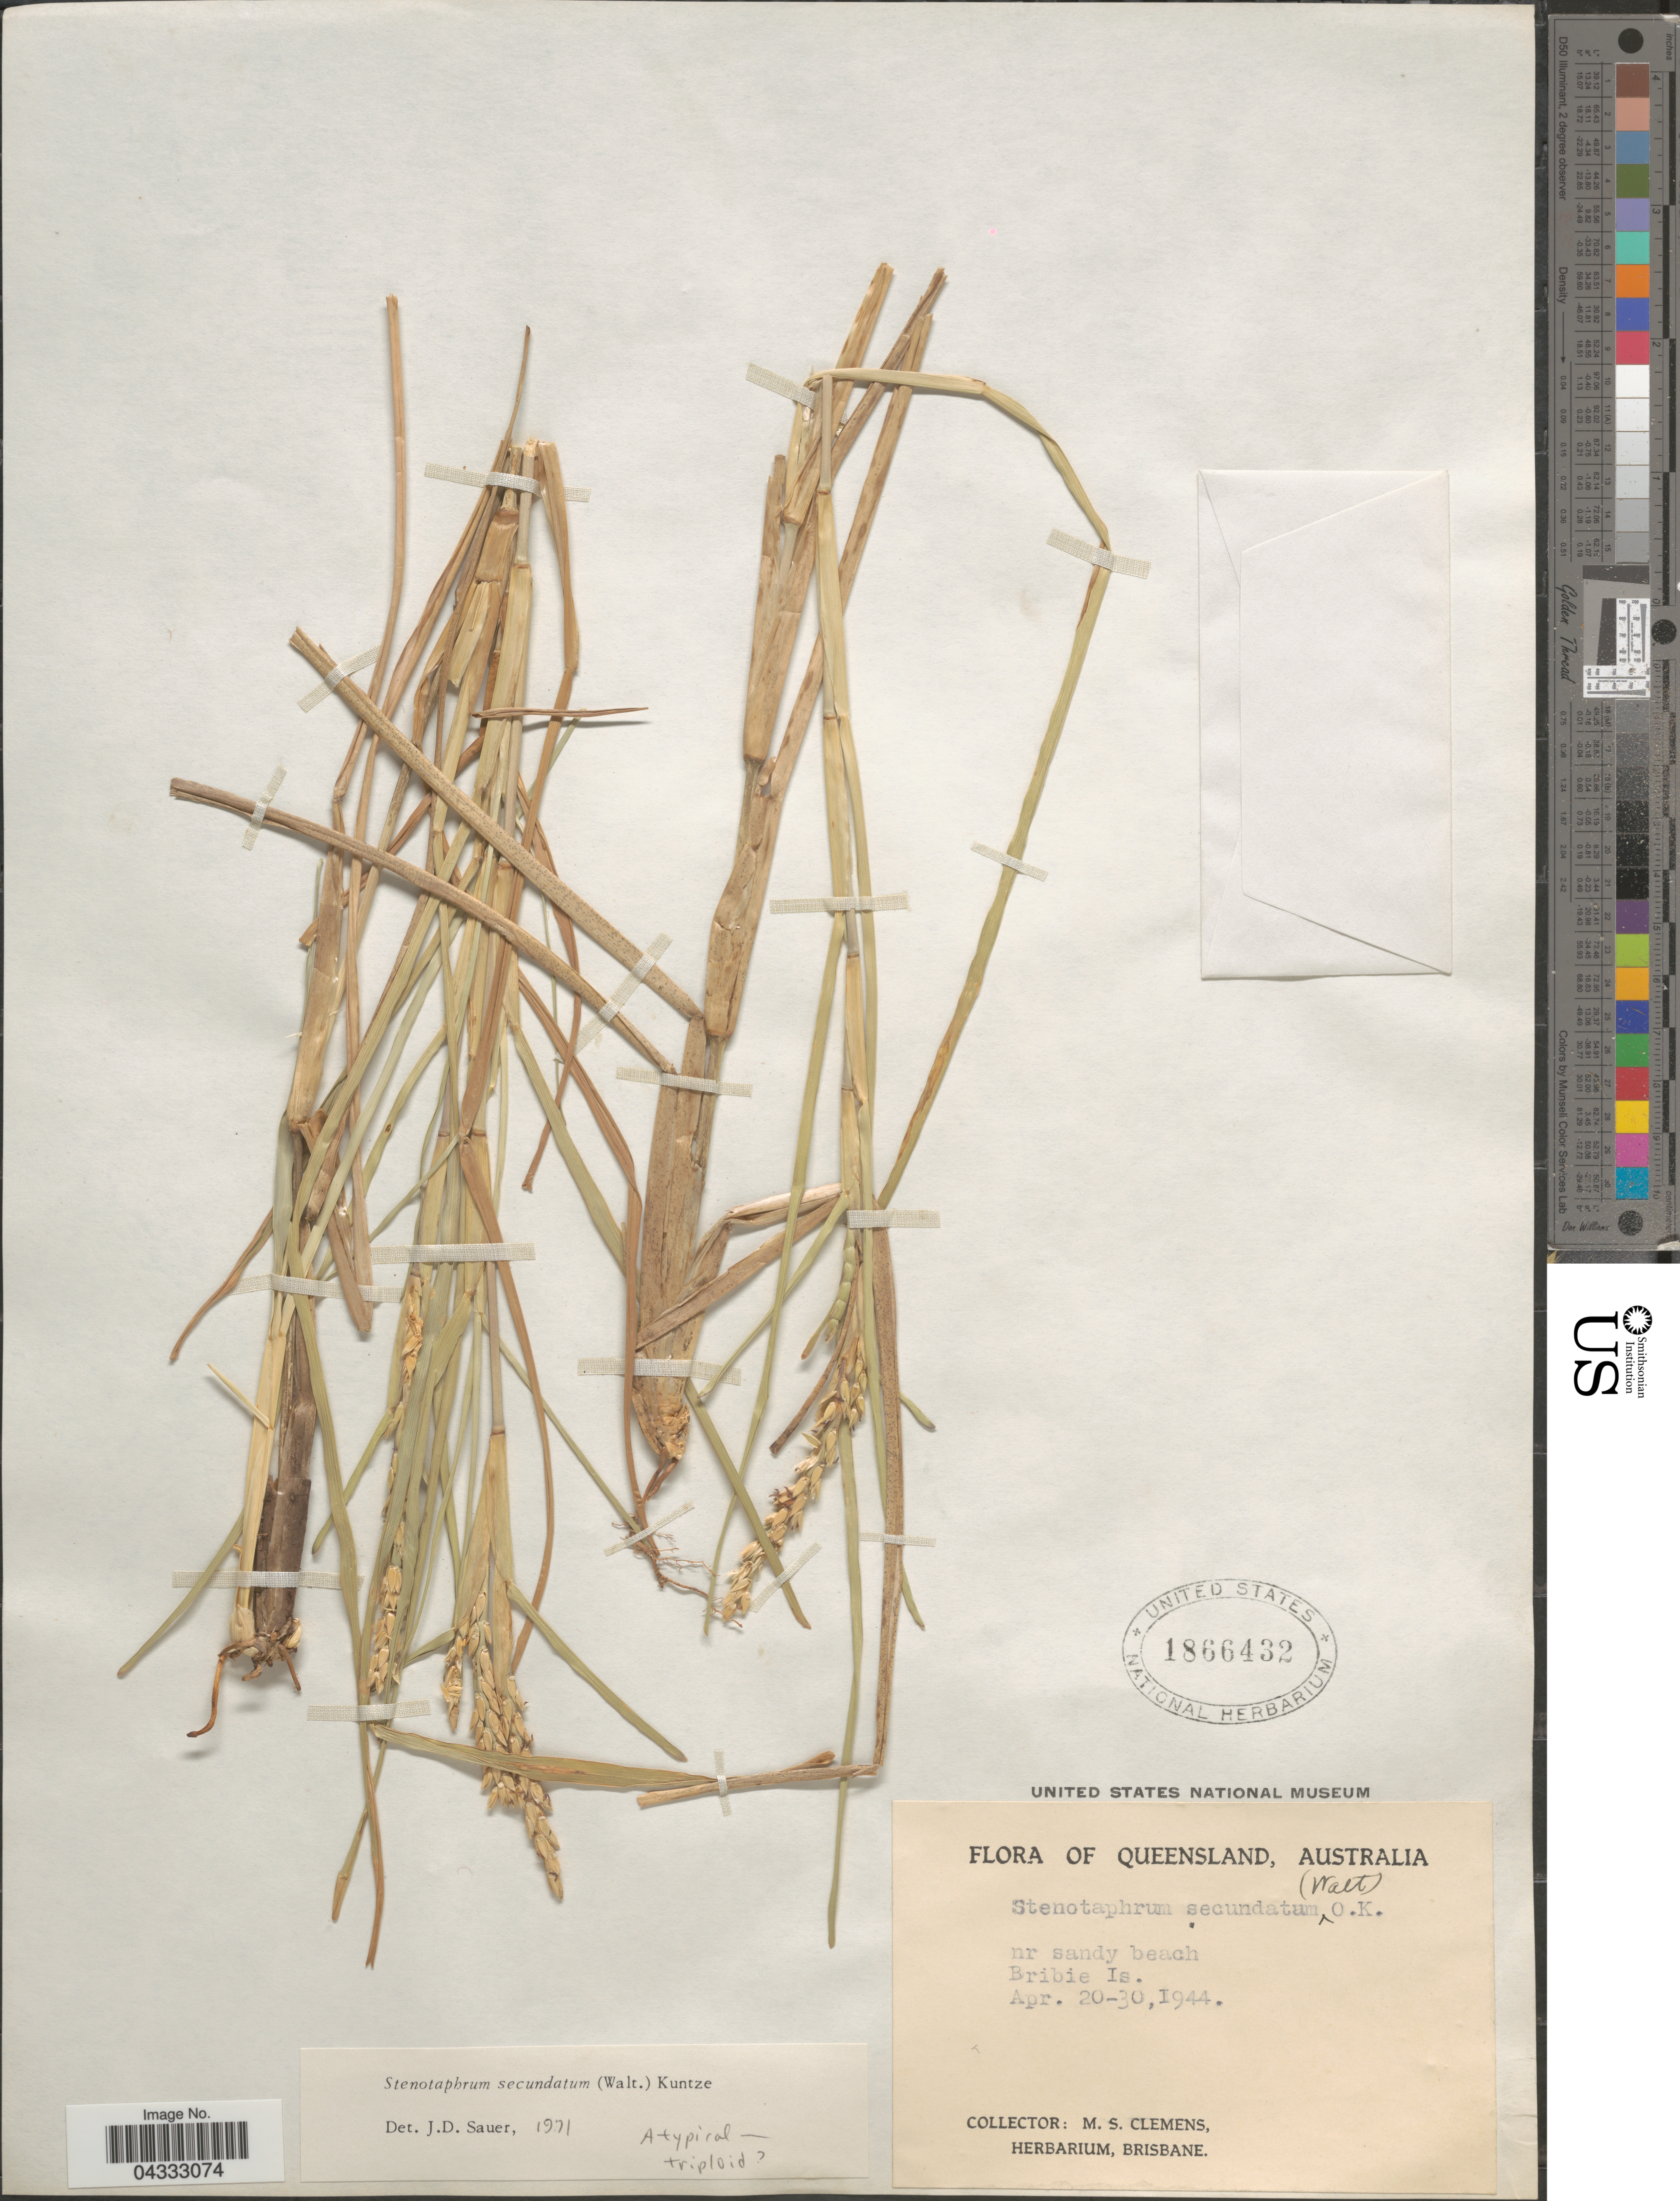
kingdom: Plantae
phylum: Tracheophyta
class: Liliopsida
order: Poales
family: Poaceae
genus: Stenotaphrum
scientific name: Stenotaphrum secundatum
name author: (Walter) Kuntze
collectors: M. S. Clemens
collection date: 1944-04-20/1944-04-30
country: Australia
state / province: Queensland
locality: Nr sandy beach. Bribie Is.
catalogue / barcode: US 1866432